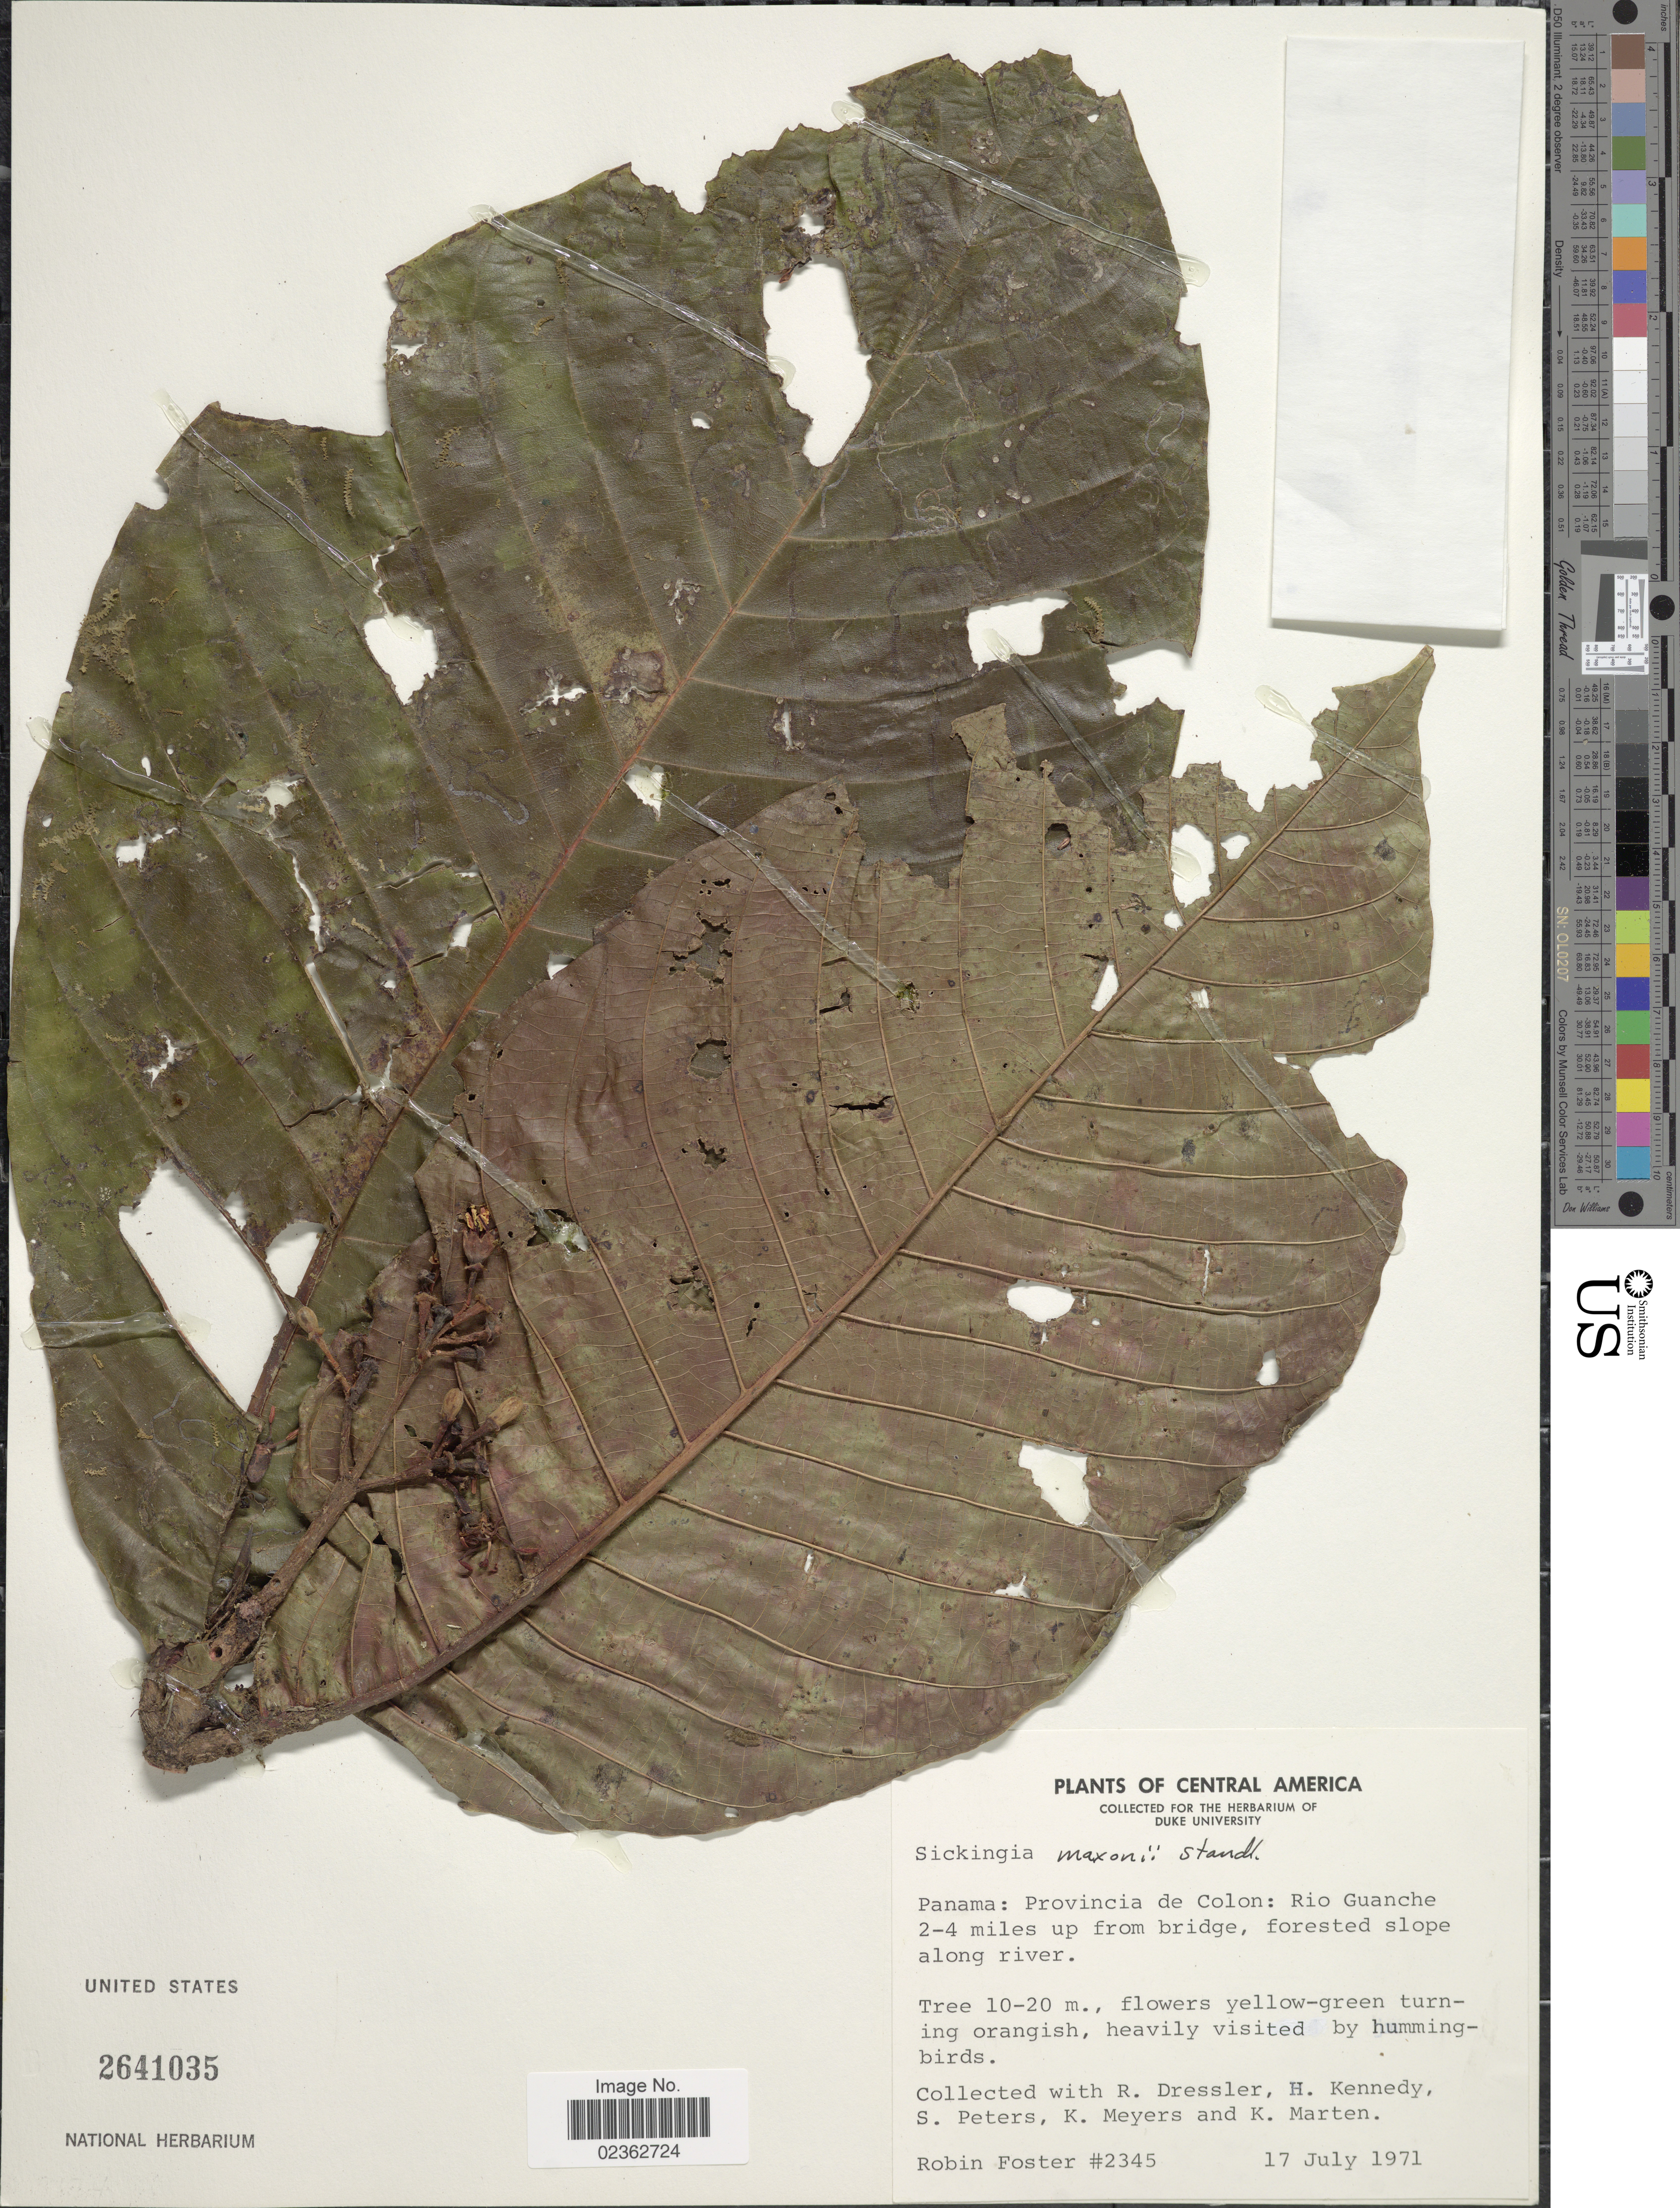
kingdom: Plantae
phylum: Tracheophyta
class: Magnoliopsida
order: Gentianales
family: Rubiaceae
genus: Simira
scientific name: Simira maxonii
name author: (Standl.) Steyerm.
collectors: R. B. Foster, R. Dressler, H. Kennedy & S. Peters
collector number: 2345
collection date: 1971-07-17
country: Panama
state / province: Colón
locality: Provincoa de Colon: Rio Guanche 2-4 miles up from bridge, forested slope along river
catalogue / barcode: US 2641035